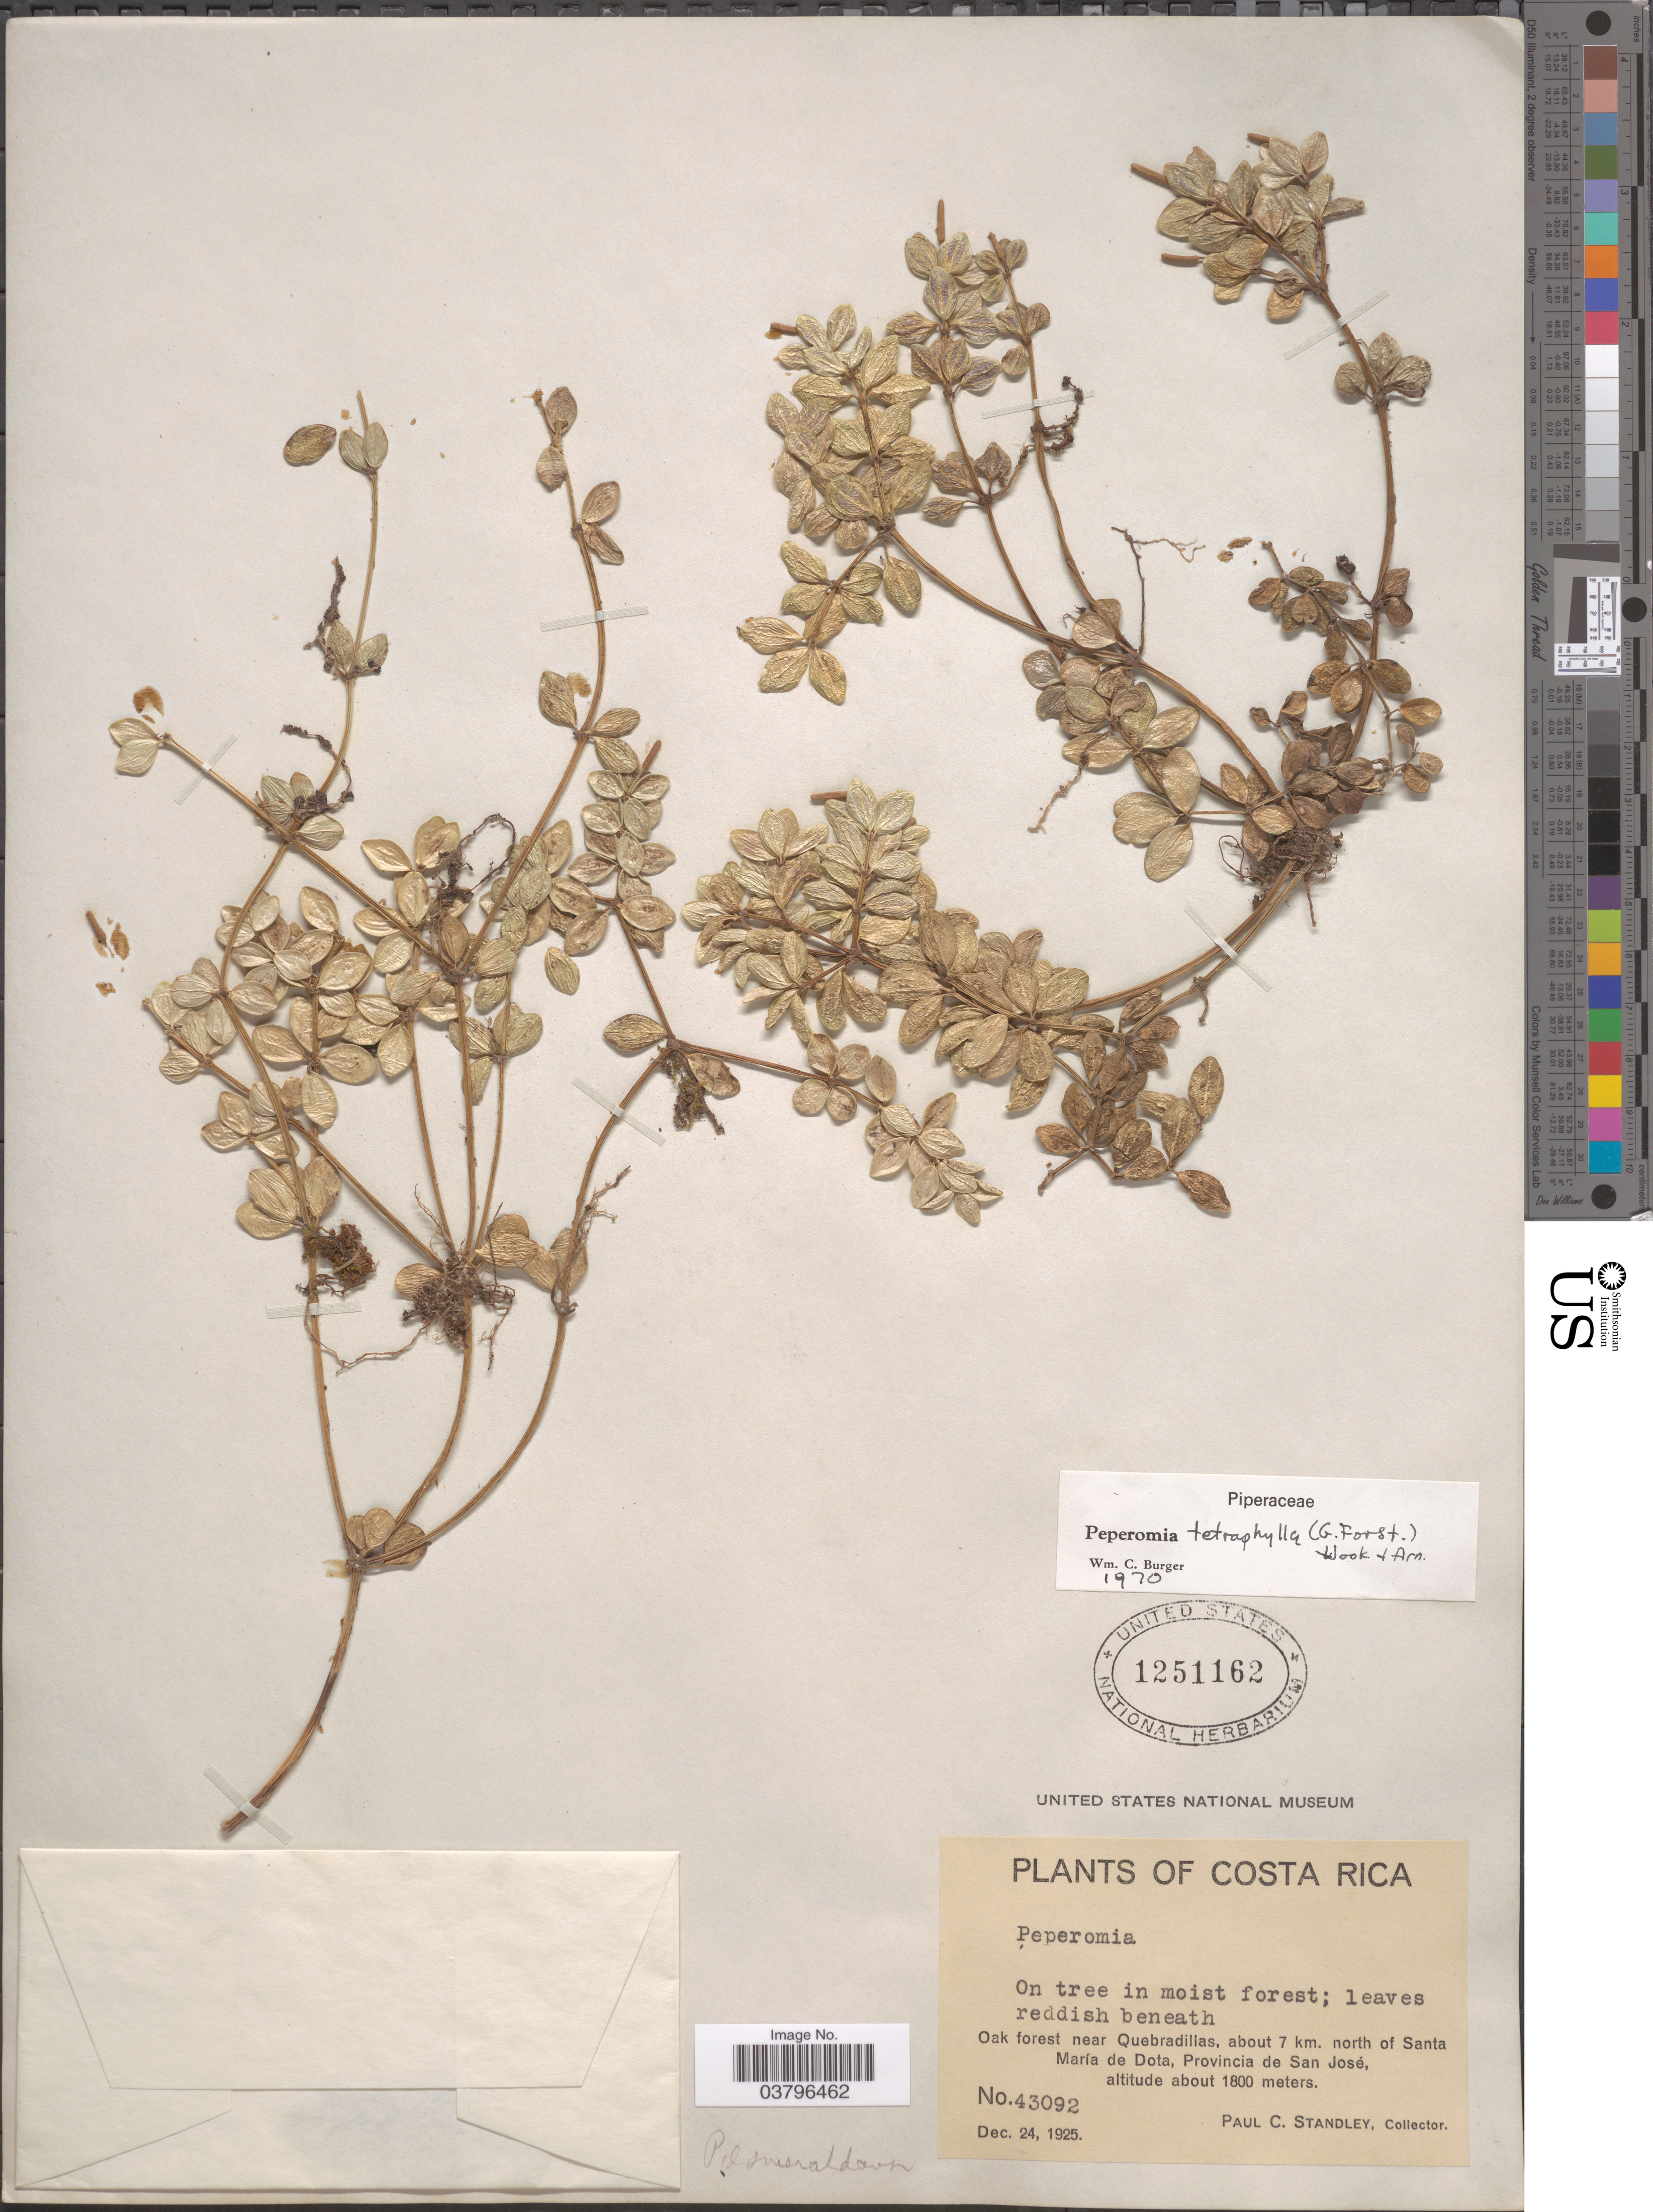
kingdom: Plantae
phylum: Tracheophyta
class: Magnoliopsida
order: Piperales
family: Piperaceae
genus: Peperomia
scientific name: Peperomia tetraphylla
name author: (G. Forst.) Hook. & Arn.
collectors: P. C. Standley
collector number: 43092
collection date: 1925-12-24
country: Costa Rica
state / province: San José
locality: Oak forest near Quebradillas, about 7 km. north of Santa María de Dota.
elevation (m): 1800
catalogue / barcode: US 1251162